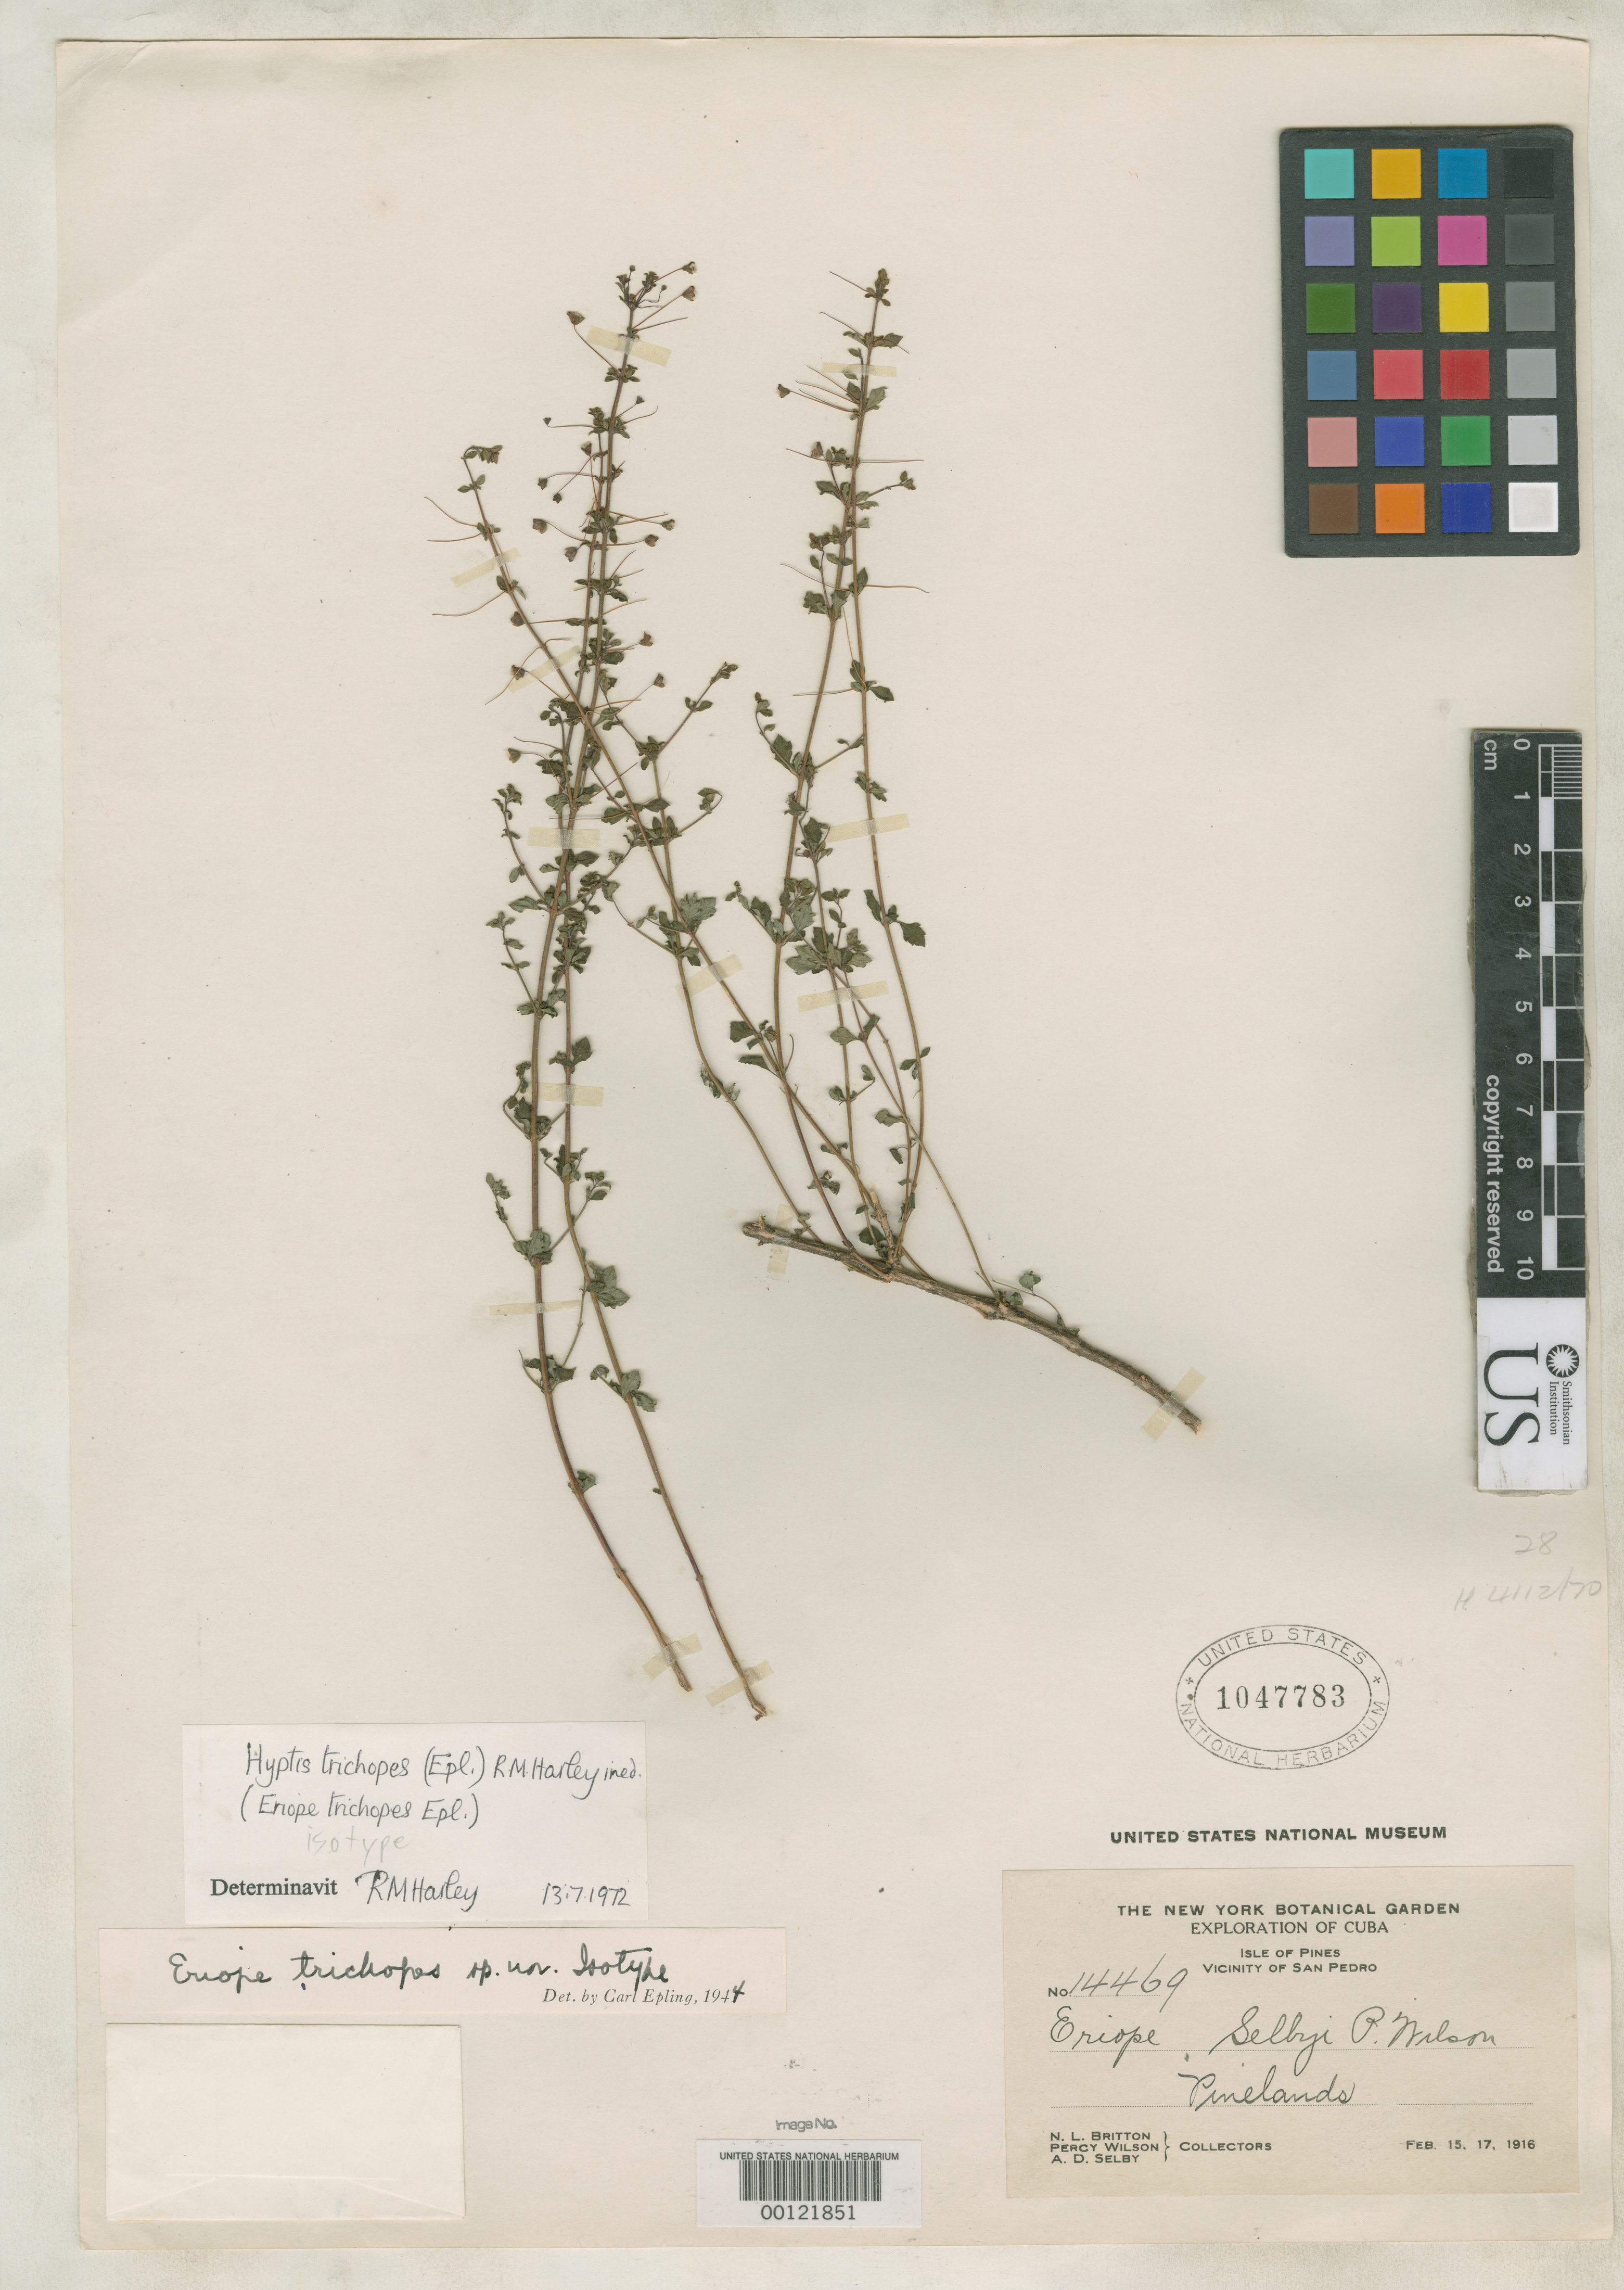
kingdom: Plantae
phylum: Tracheophyta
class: Magnoliopsida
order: Lamiales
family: Lamiaceae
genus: Eriope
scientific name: Eriope trichopes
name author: Epling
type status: Isotype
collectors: N. Britton, P. Wilson & A. Selby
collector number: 14469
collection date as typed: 15 Feb 1916 and 17 Feb 1916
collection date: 1916-02-15,1916-02-17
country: Cuba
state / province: Isla de La Juventud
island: Isla de la Juventud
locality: Vicinity of San Pedro, Pinelands.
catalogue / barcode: US 1047783